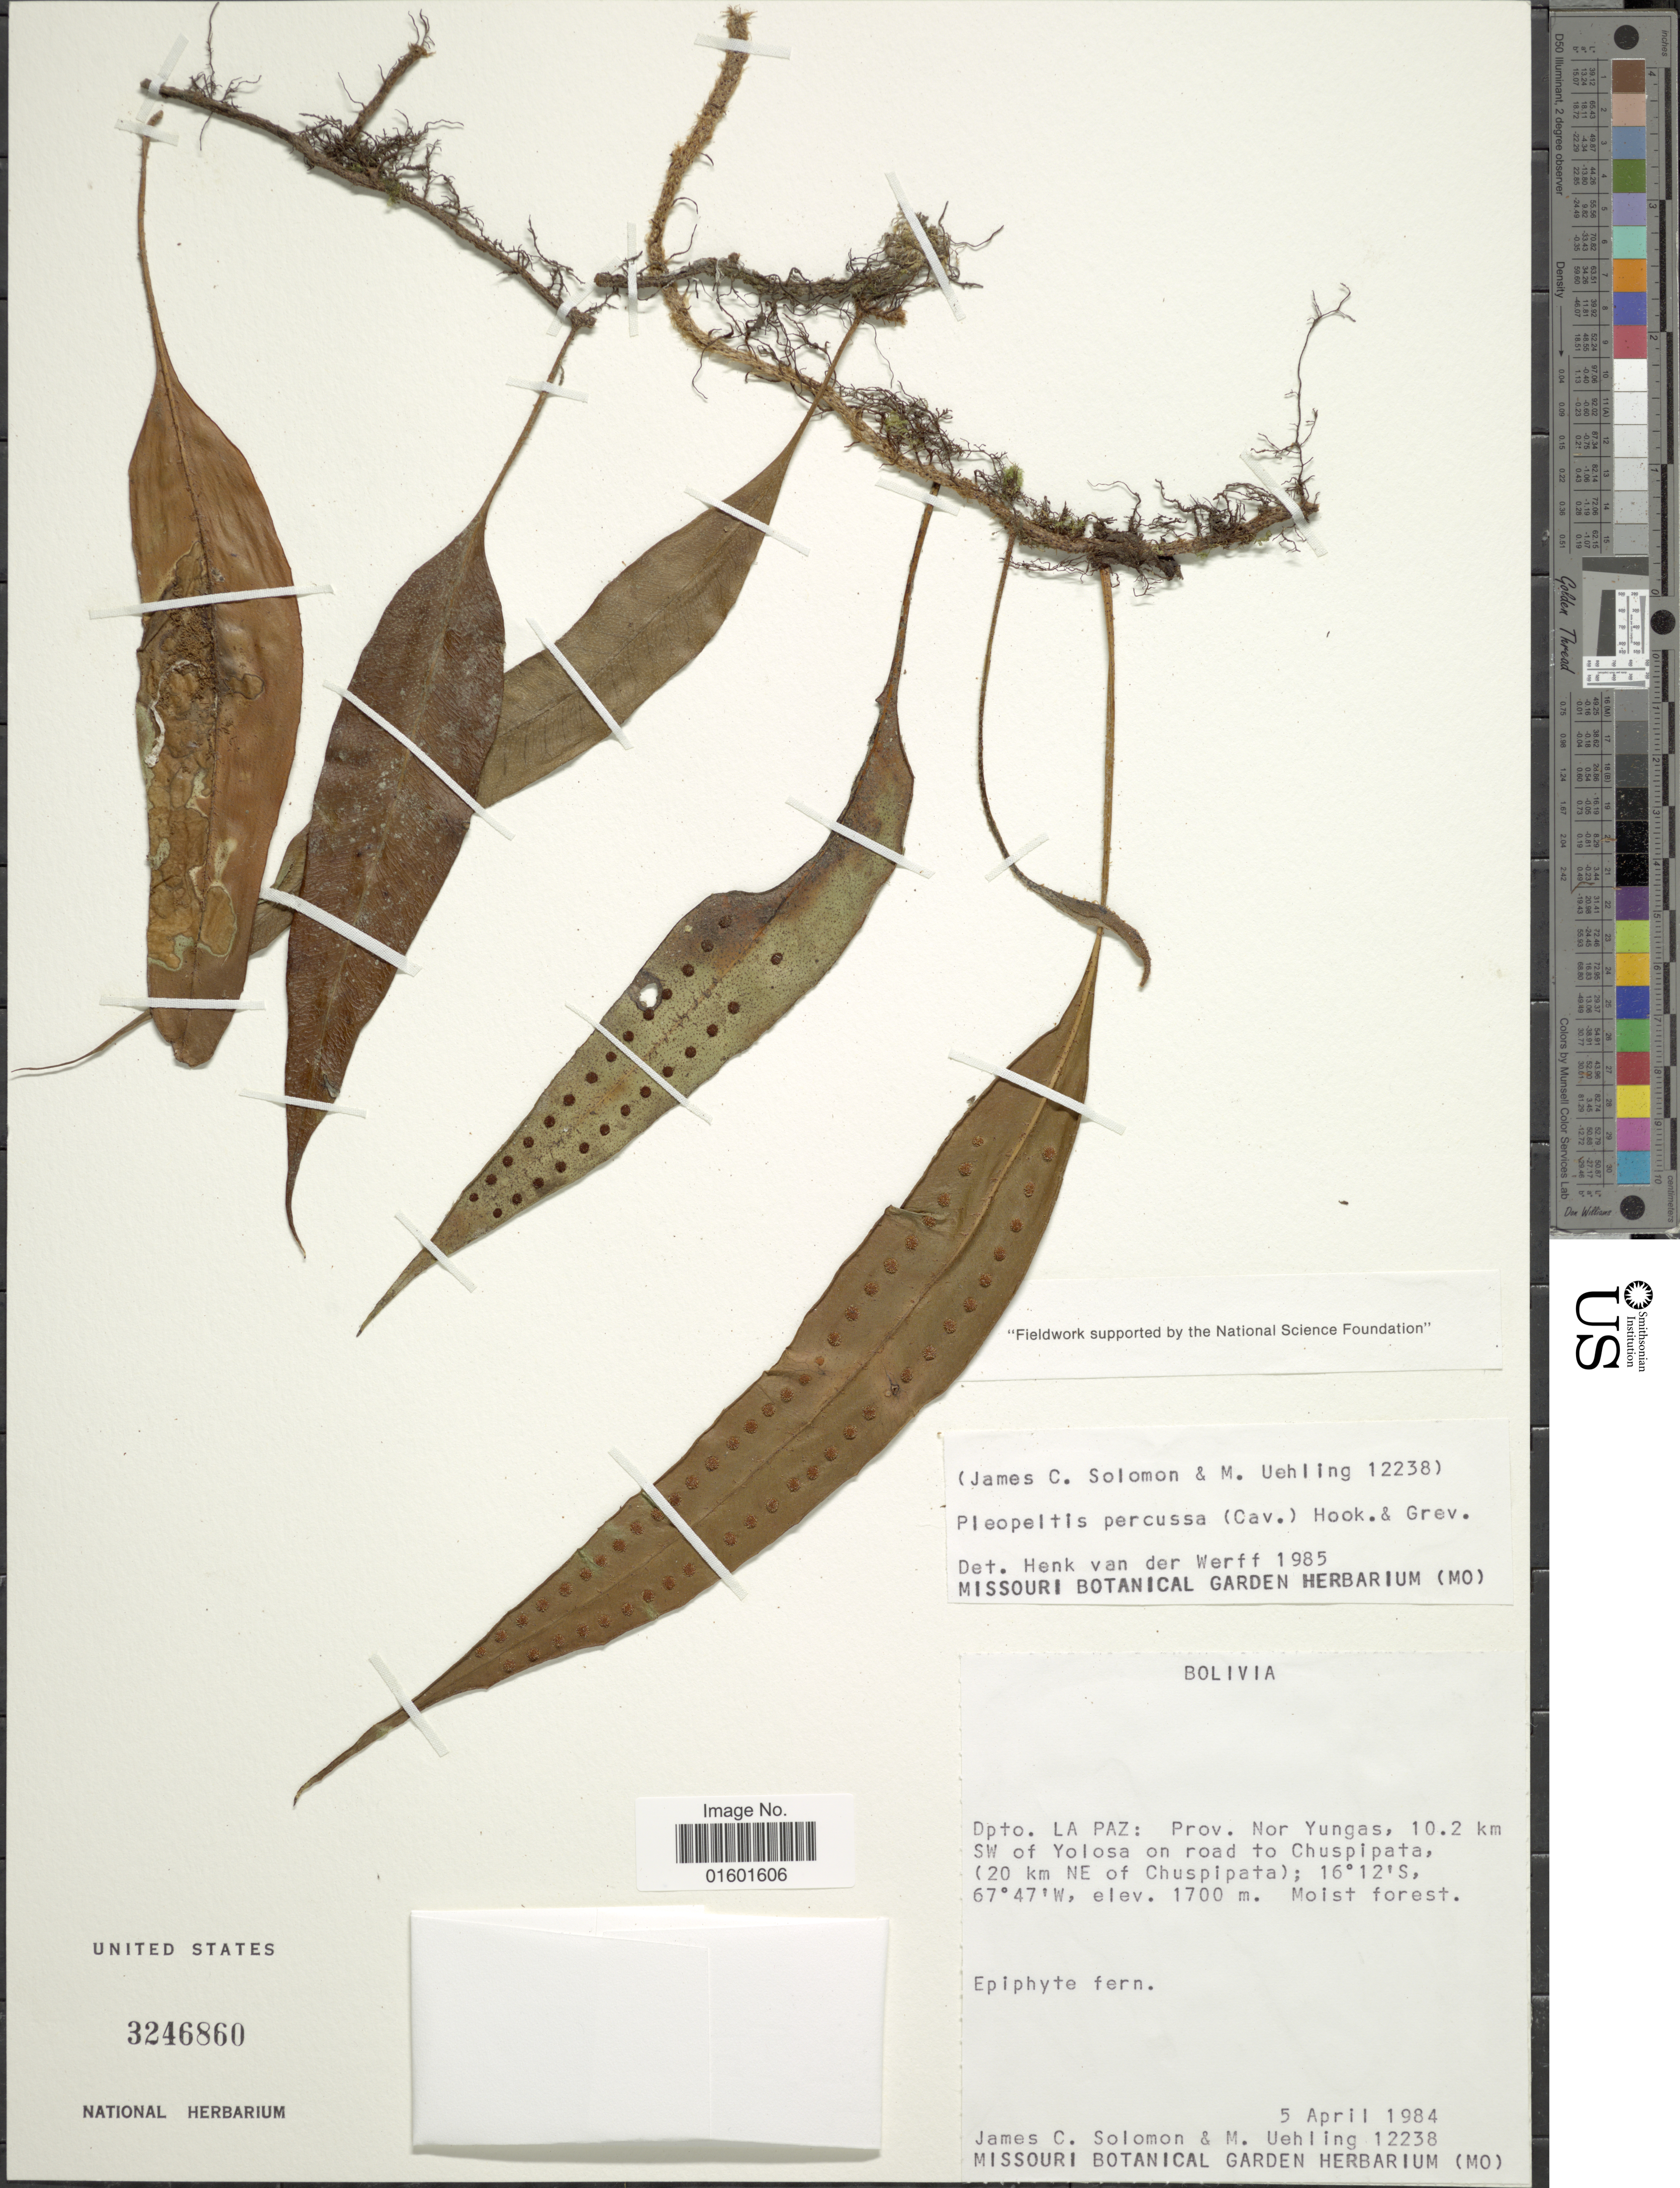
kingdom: Plantae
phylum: Tracheophyta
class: Polypodiopsida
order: Polypodiales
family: Polypodiaceae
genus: Microgramma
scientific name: Microgramma percussa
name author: (Cav.) de la Sota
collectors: J. C. Solomon & M. Uehling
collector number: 12238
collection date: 1984-04-05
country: Bolivia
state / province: La Paz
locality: Prov. Nor Yungas, 10.2 km SW of Yolosa on road to Chuspipata, (20 km NE of Chuspipata). Moist forest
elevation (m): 1700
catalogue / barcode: US 3246860